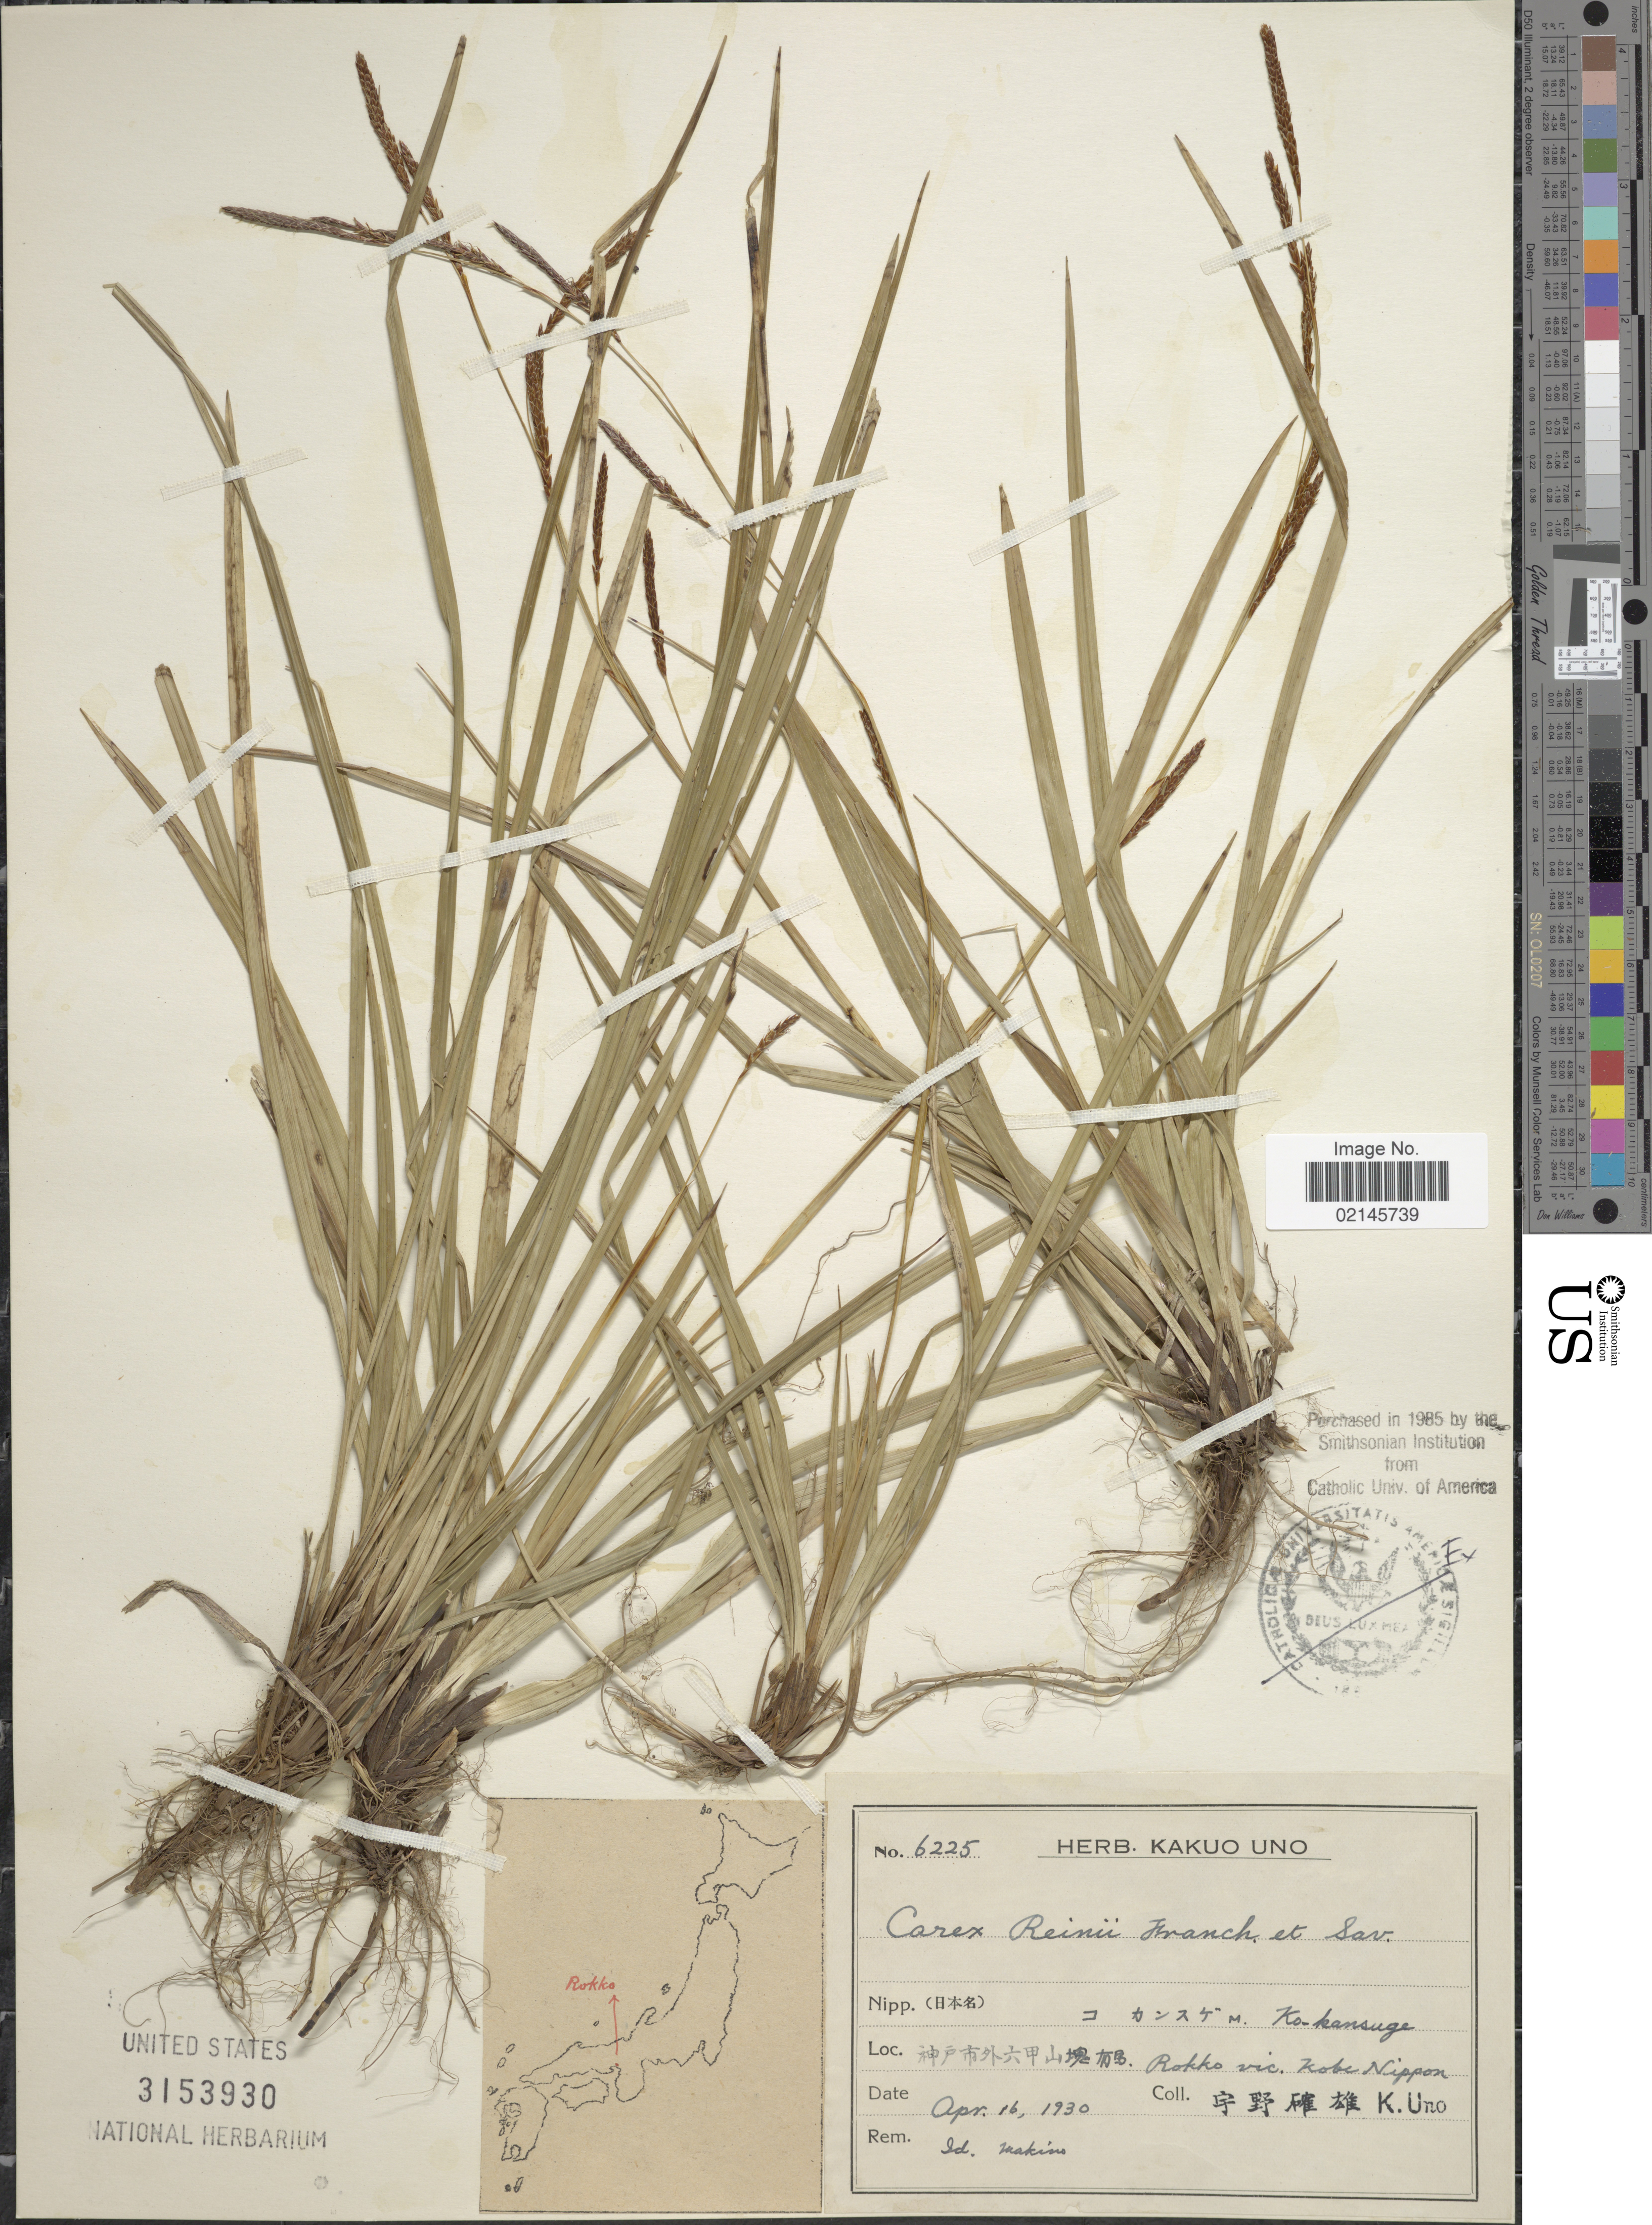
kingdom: Plantae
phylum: Tracheophyta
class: Liliopsida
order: Poales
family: Cyperaceae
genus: Carex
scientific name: Carex reinii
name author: Franch. & Sav.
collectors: K. Uno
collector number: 6225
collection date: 1930-04-16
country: Japan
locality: Rokko vic. Kobe, Nippon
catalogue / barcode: US 3153930